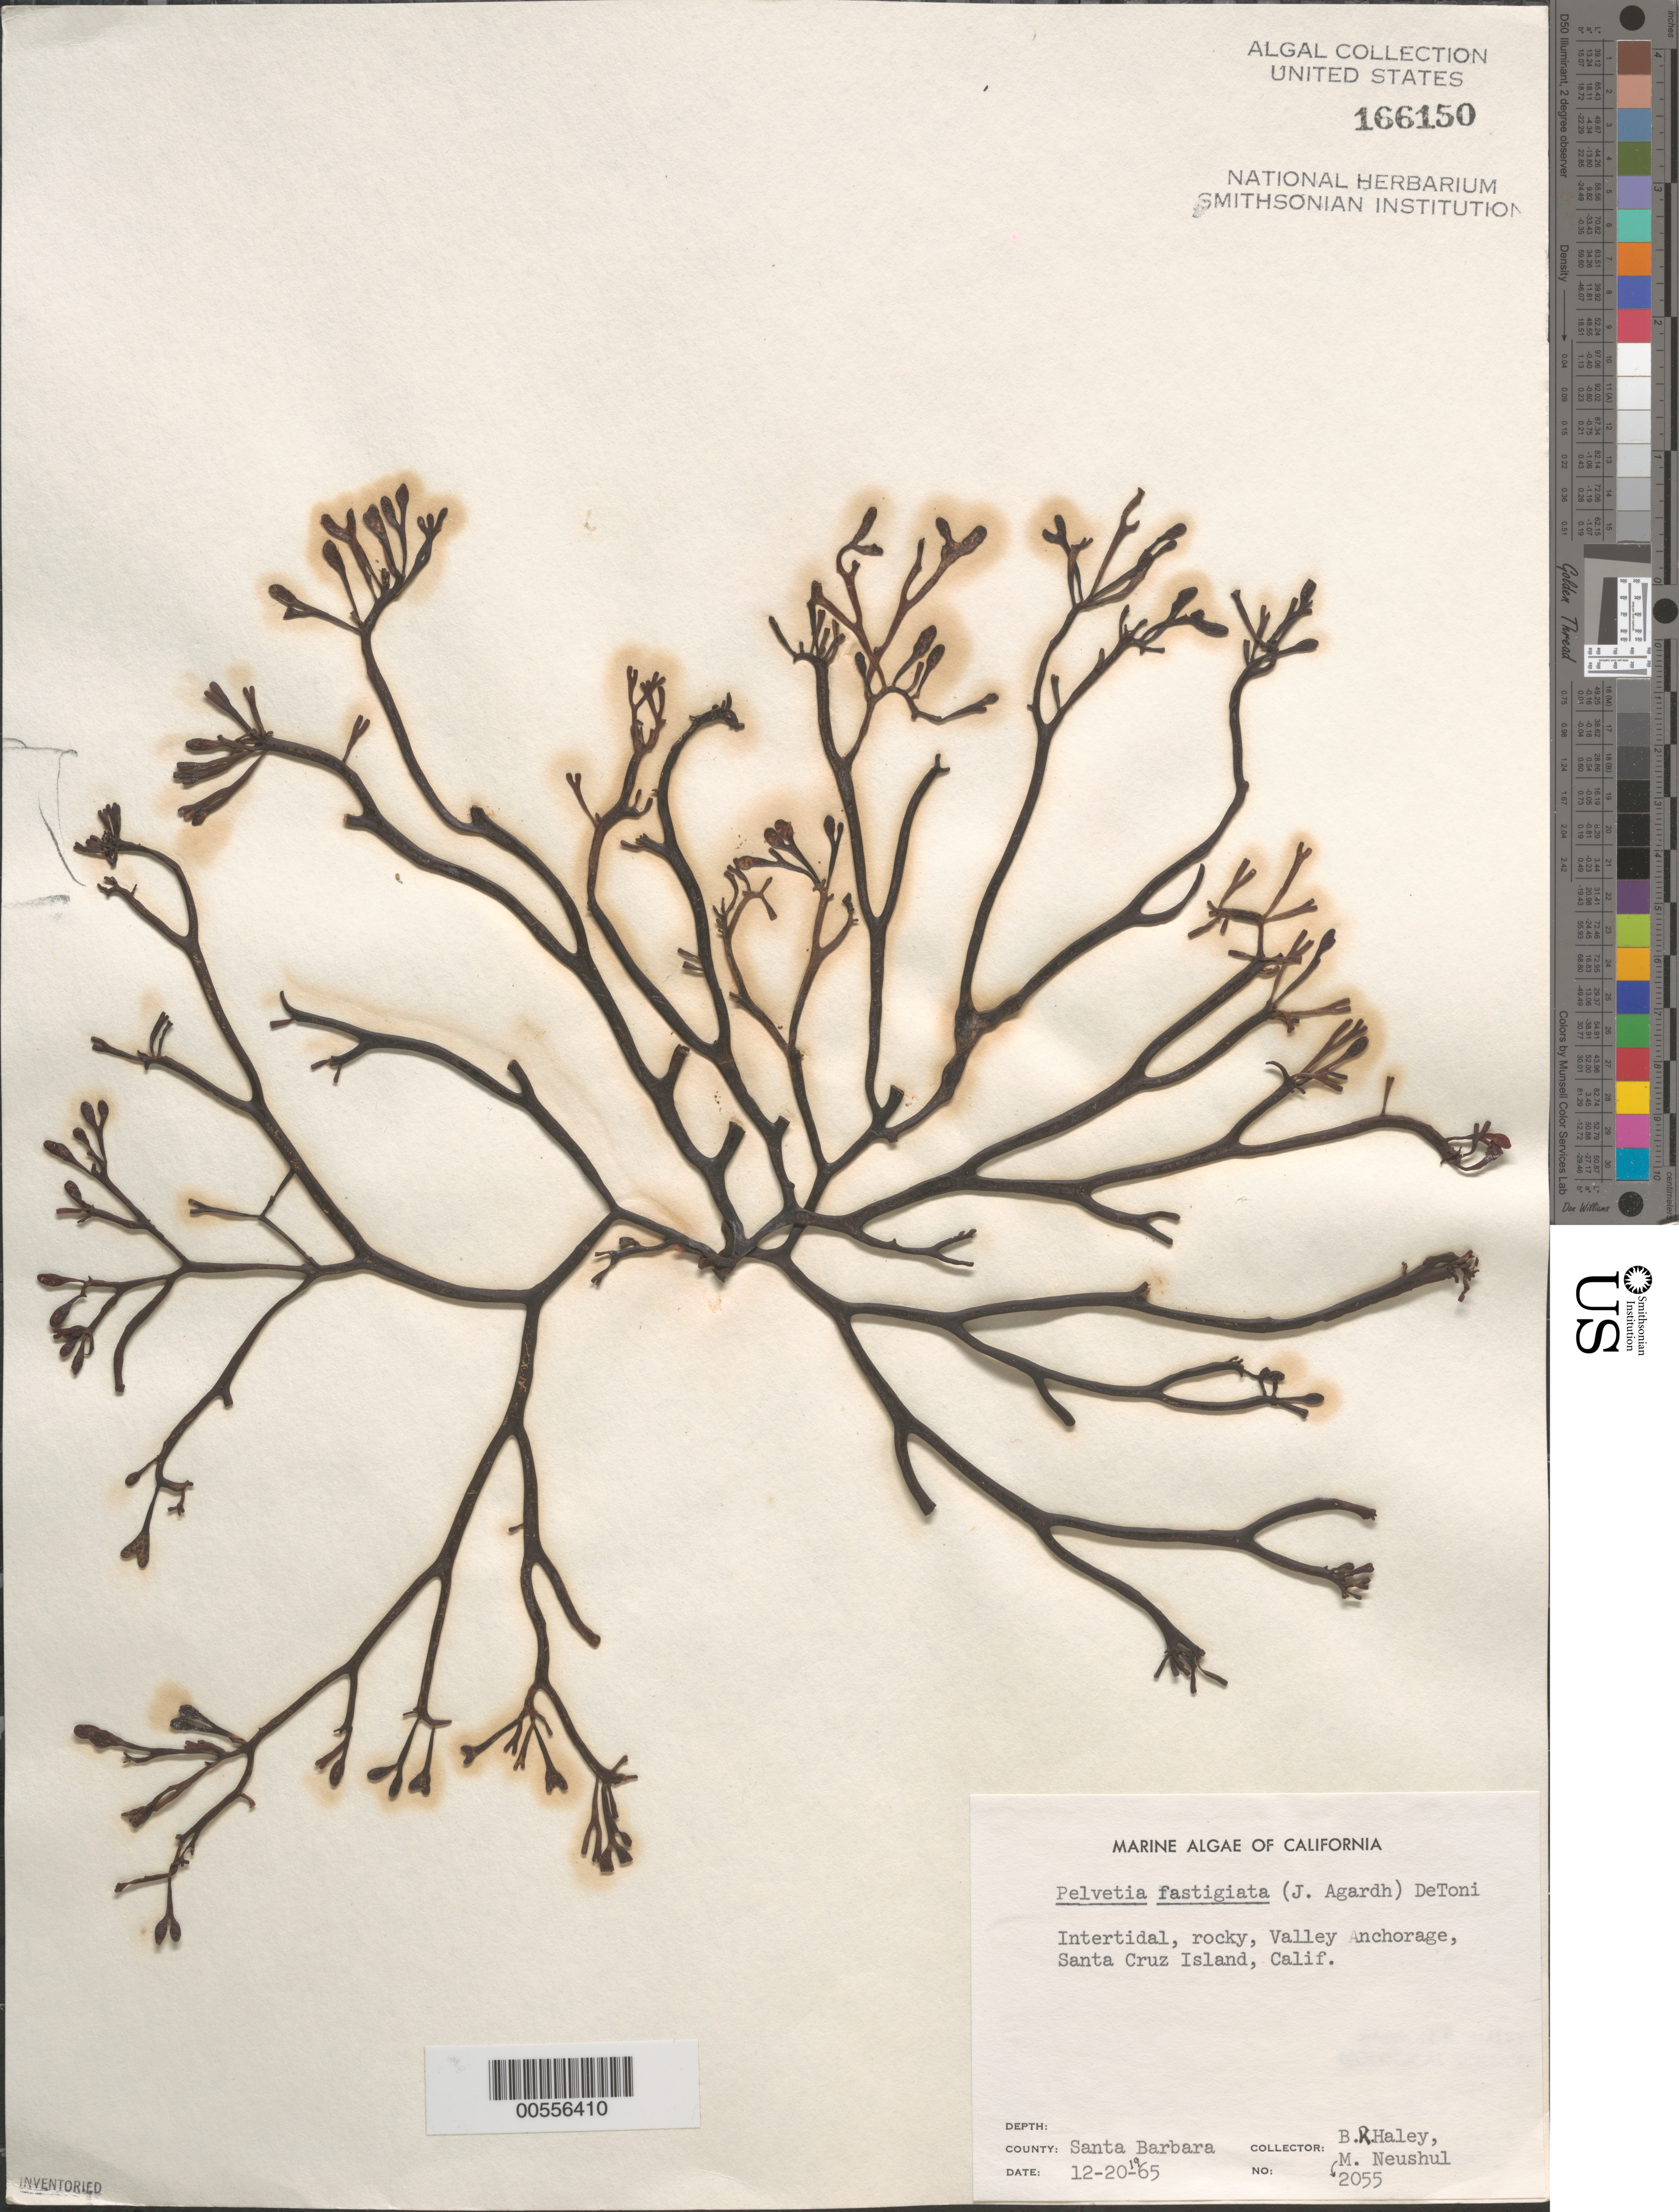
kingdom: Chromista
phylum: Ochrophyta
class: Phaeophyceae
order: Fucales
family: Fucaceae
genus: Silvetia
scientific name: Silvetia compressa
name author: (J. Agardh) E.A. Serrão et al.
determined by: Algae name updating Project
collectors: M. Neushul & B. Haley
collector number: Neushul 2055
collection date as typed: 20 Dec 1965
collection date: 1965-12-20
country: United States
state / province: California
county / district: Santa Barbara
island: Santa Cruz Island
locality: Valley Anchorage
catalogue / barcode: US 166150